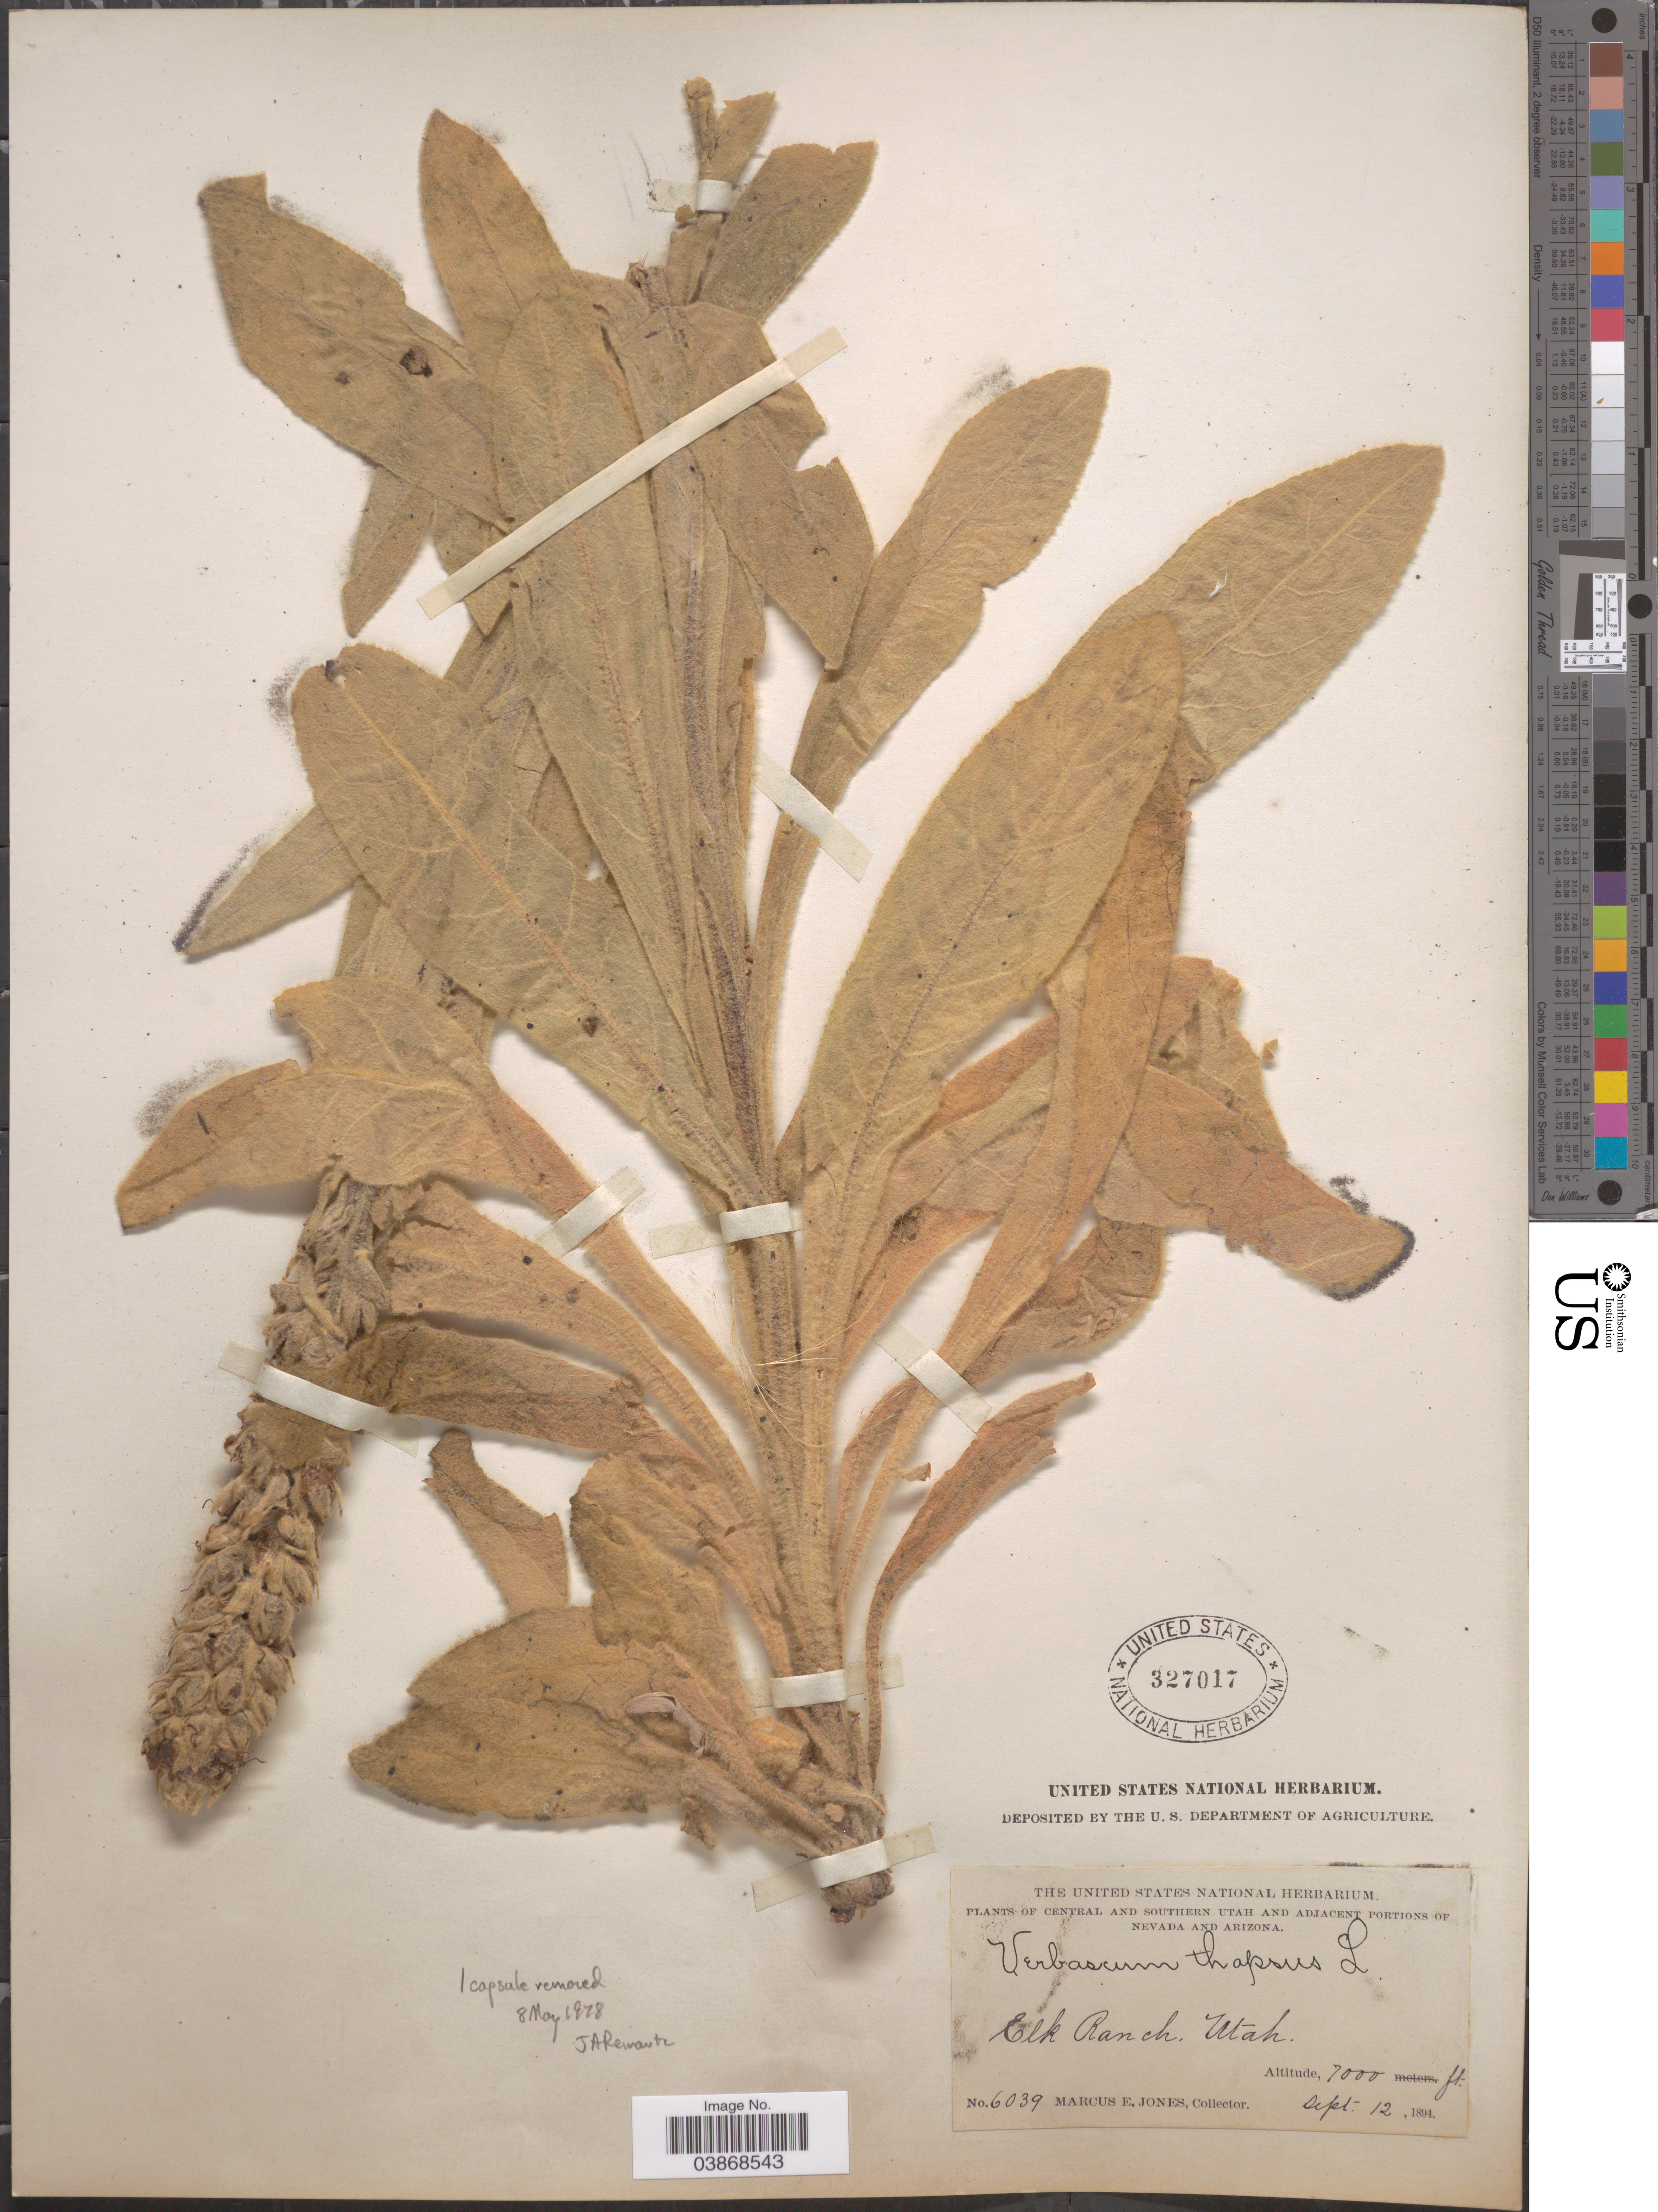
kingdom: Plantae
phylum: Tracheophyta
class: Magnoliopsida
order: Lamiales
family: Scrophulariaceae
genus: Verbascum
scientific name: Verbascum thapsus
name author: L.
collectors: M. E. Jones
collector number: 6039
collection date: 1894-09-12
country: United States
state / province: Utah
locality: Central and Southern Utah. Elk Ranch.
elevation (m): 2134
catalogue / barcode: US 327017